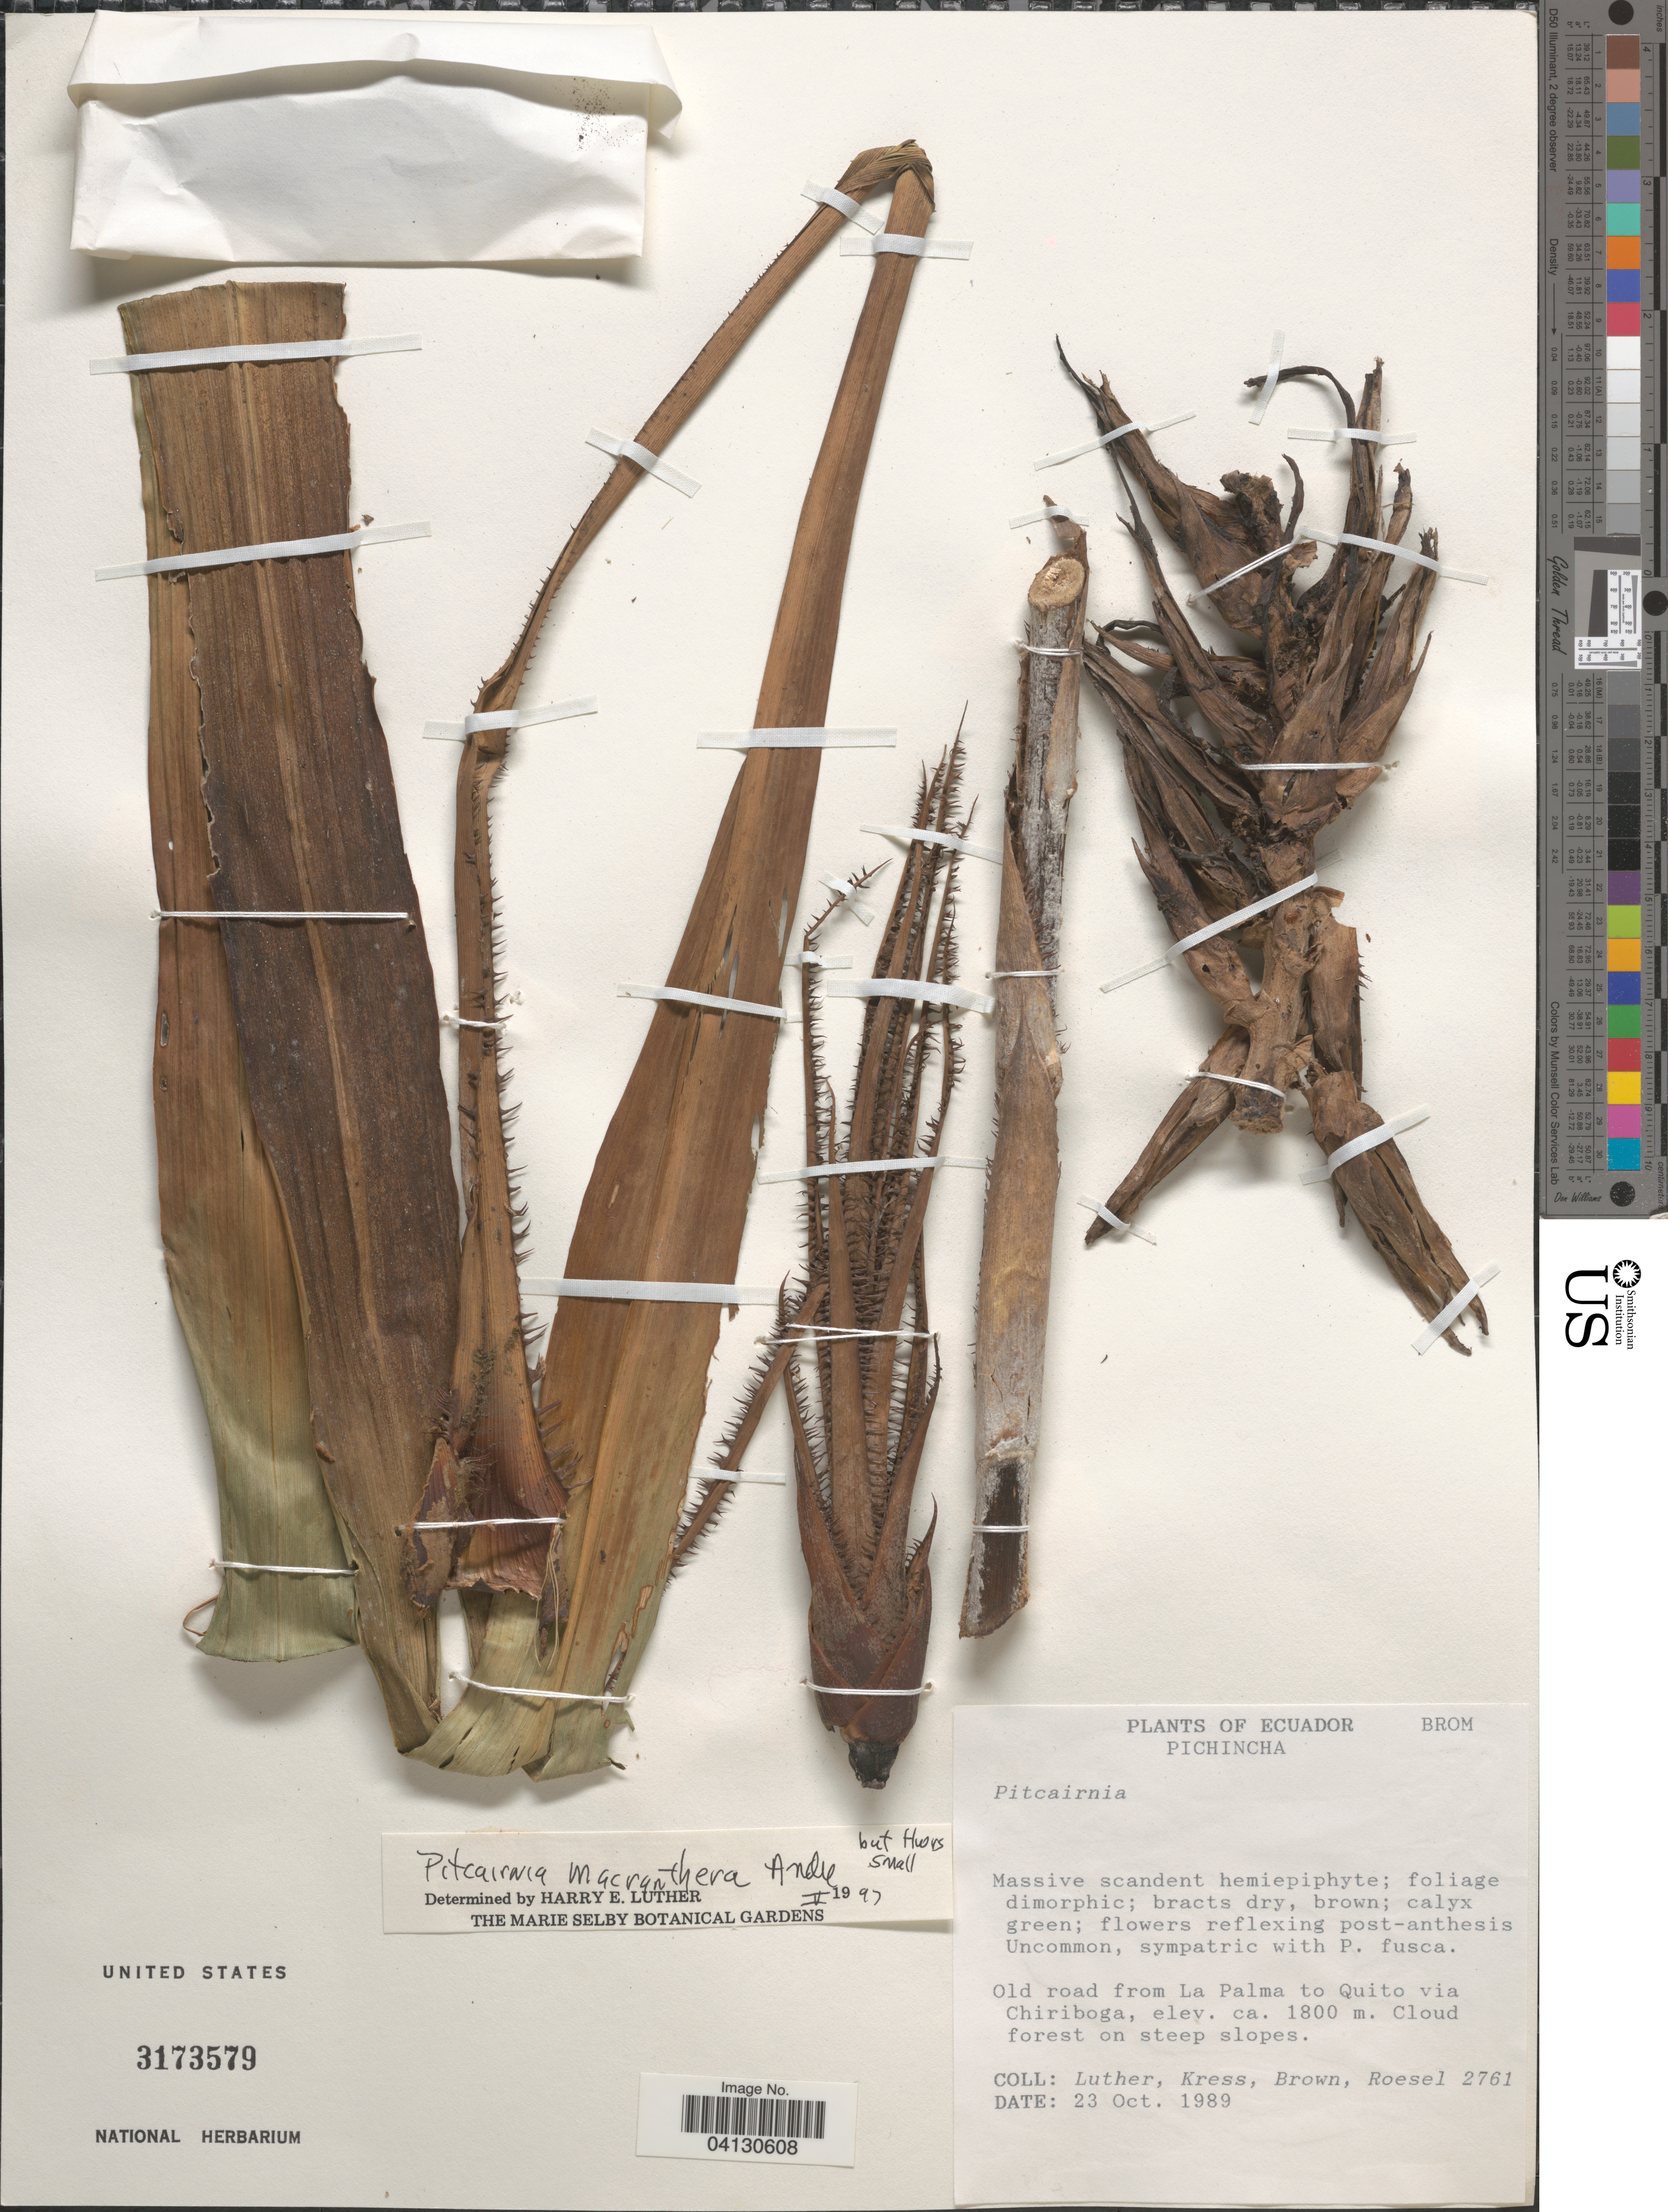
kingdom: Plantae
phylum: Tracheophyta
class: Liliopsida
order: Poales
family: Bromeliaceae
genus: Pitcairnia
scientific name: Pitcairnia macranthera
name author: André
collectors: -- Luther, -- Kress, -- Brown & Roesel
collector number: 2761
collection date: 1989-10-23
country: Ecuador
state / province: Pichincha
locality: Old road from La Palma to Quito via Chiriboga.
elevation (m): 1800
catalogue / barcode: US 3173579